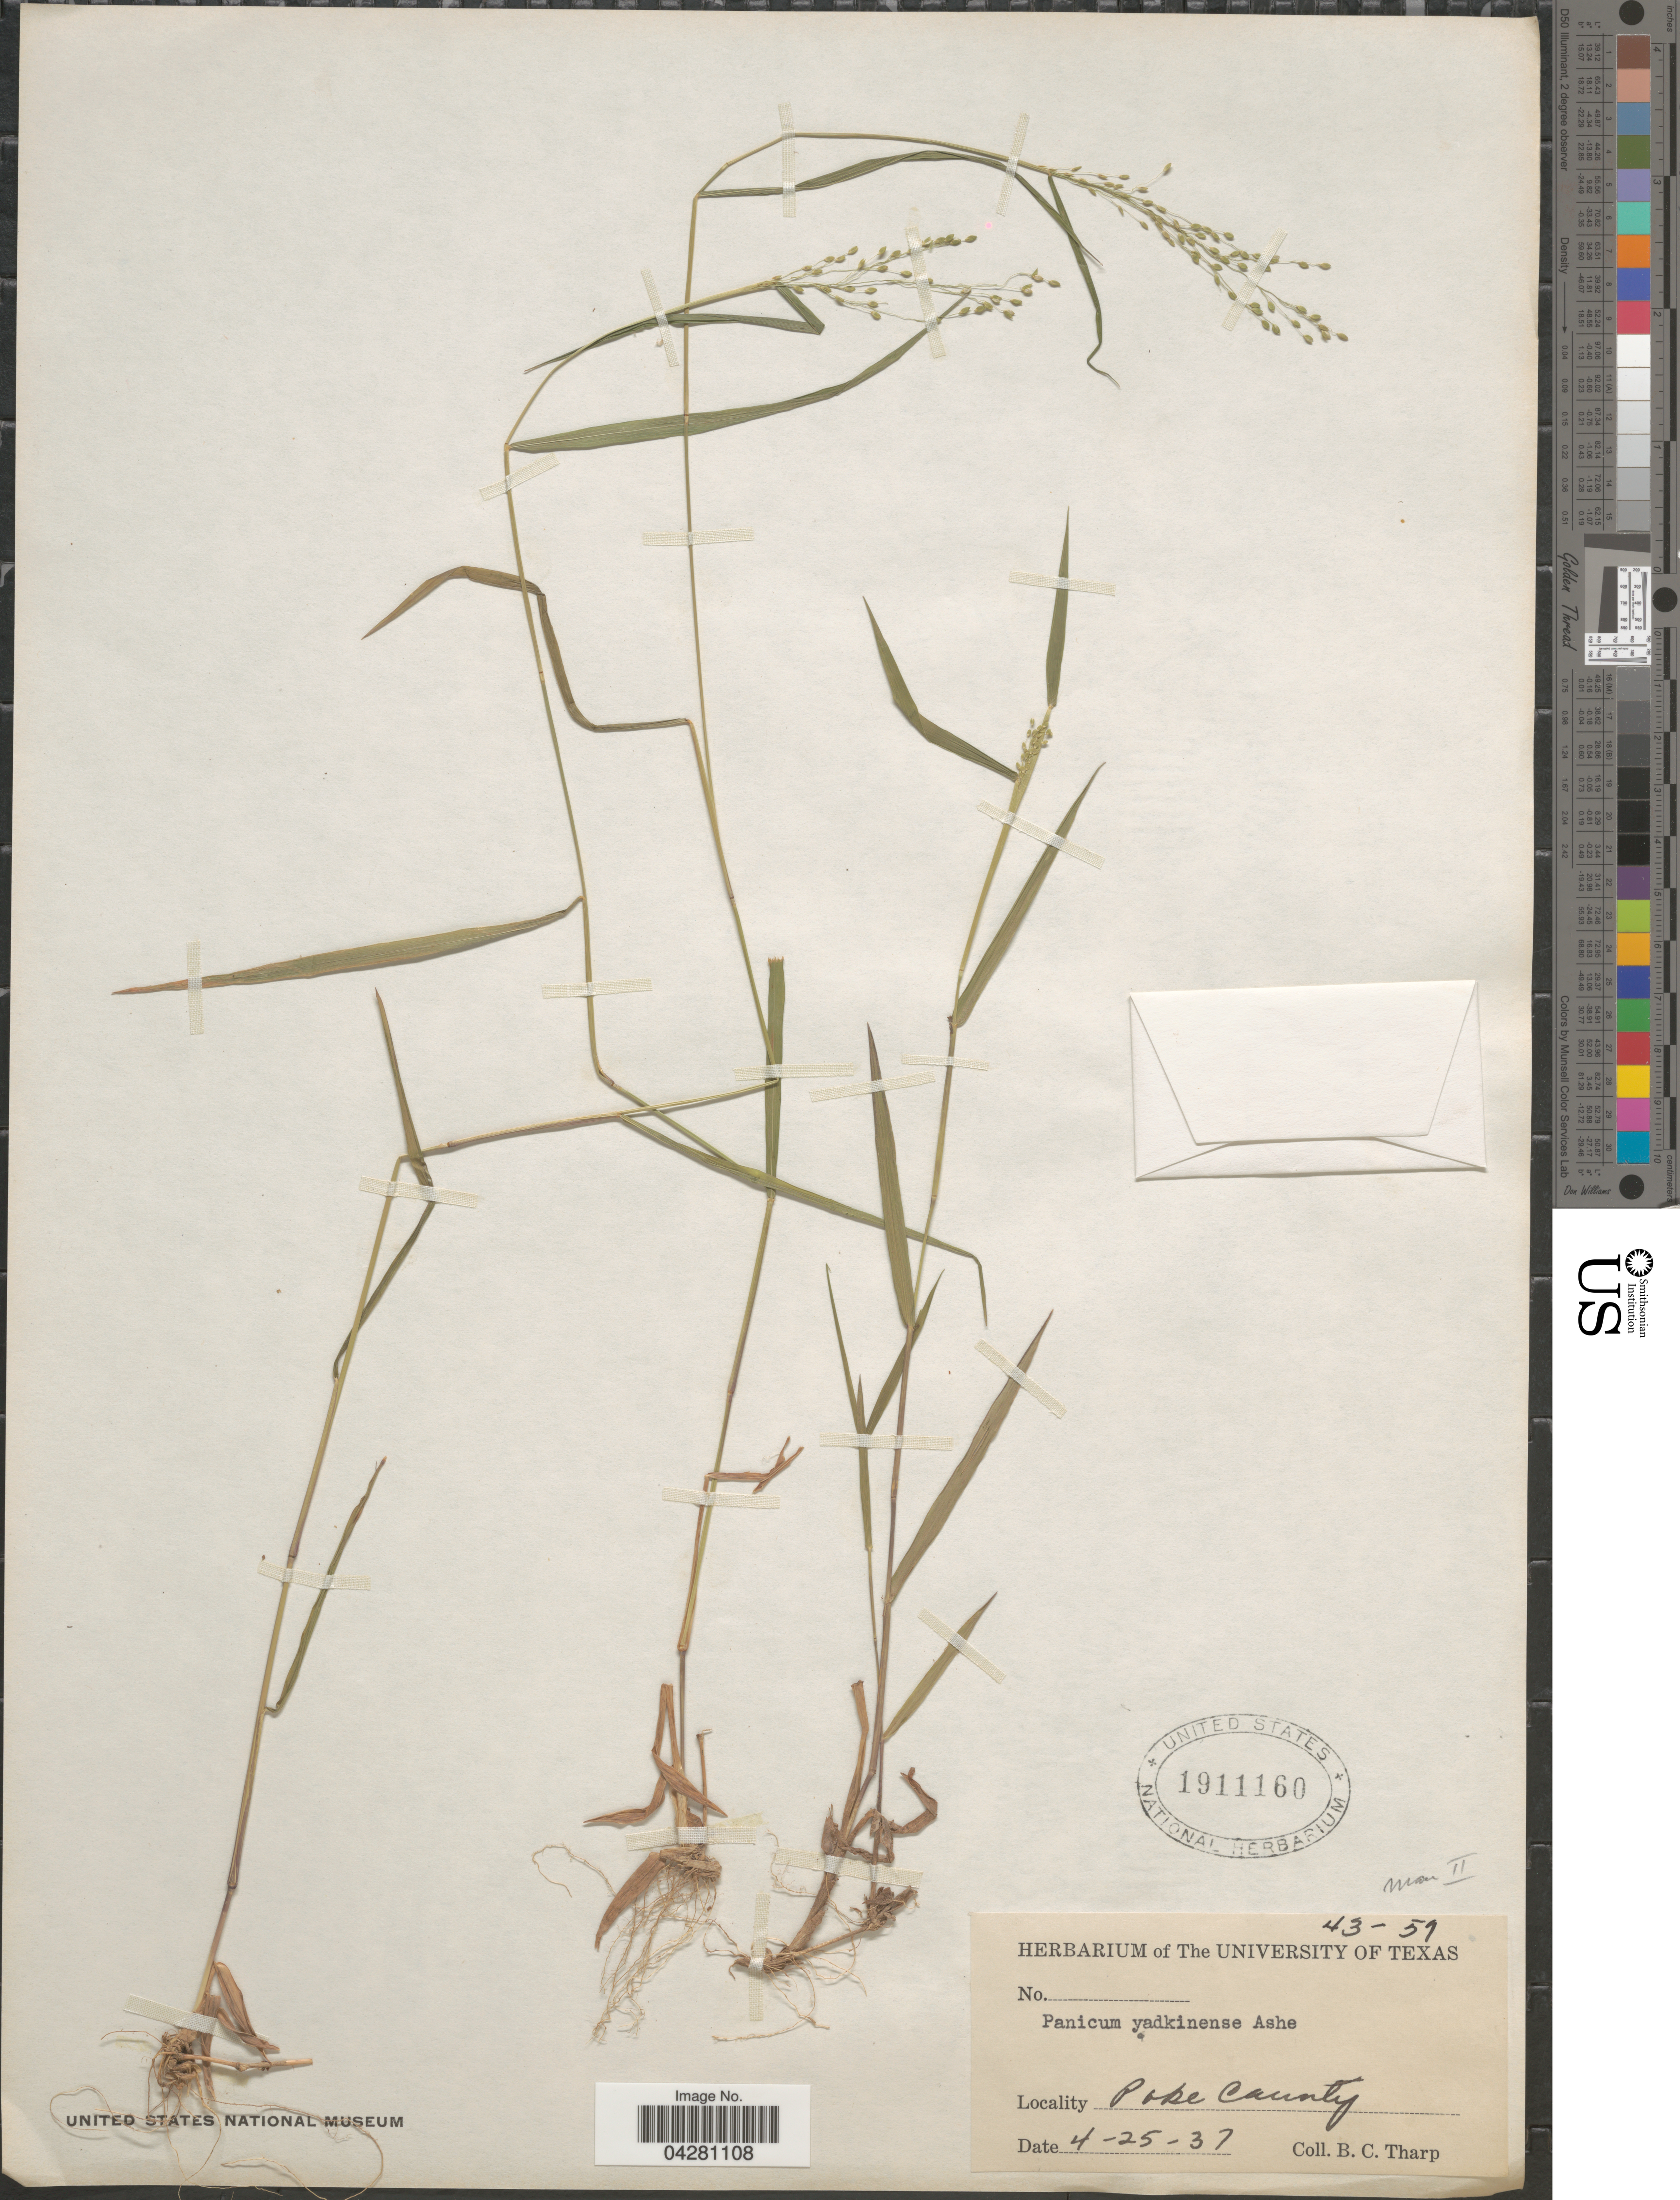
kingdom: Plantae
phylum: Tracheophyta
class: Liliopsida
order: Poales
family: Poaceae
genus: Dichanthelium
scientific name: Dichanthelium dichotomum var. dichotomum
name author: (L.) Gould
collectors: B. C. Tharp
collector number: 43-57*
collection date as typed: Transcribed d/m/y: 25/4/37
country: United States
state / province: Texas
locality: Poke County.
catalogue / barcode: US 1911160